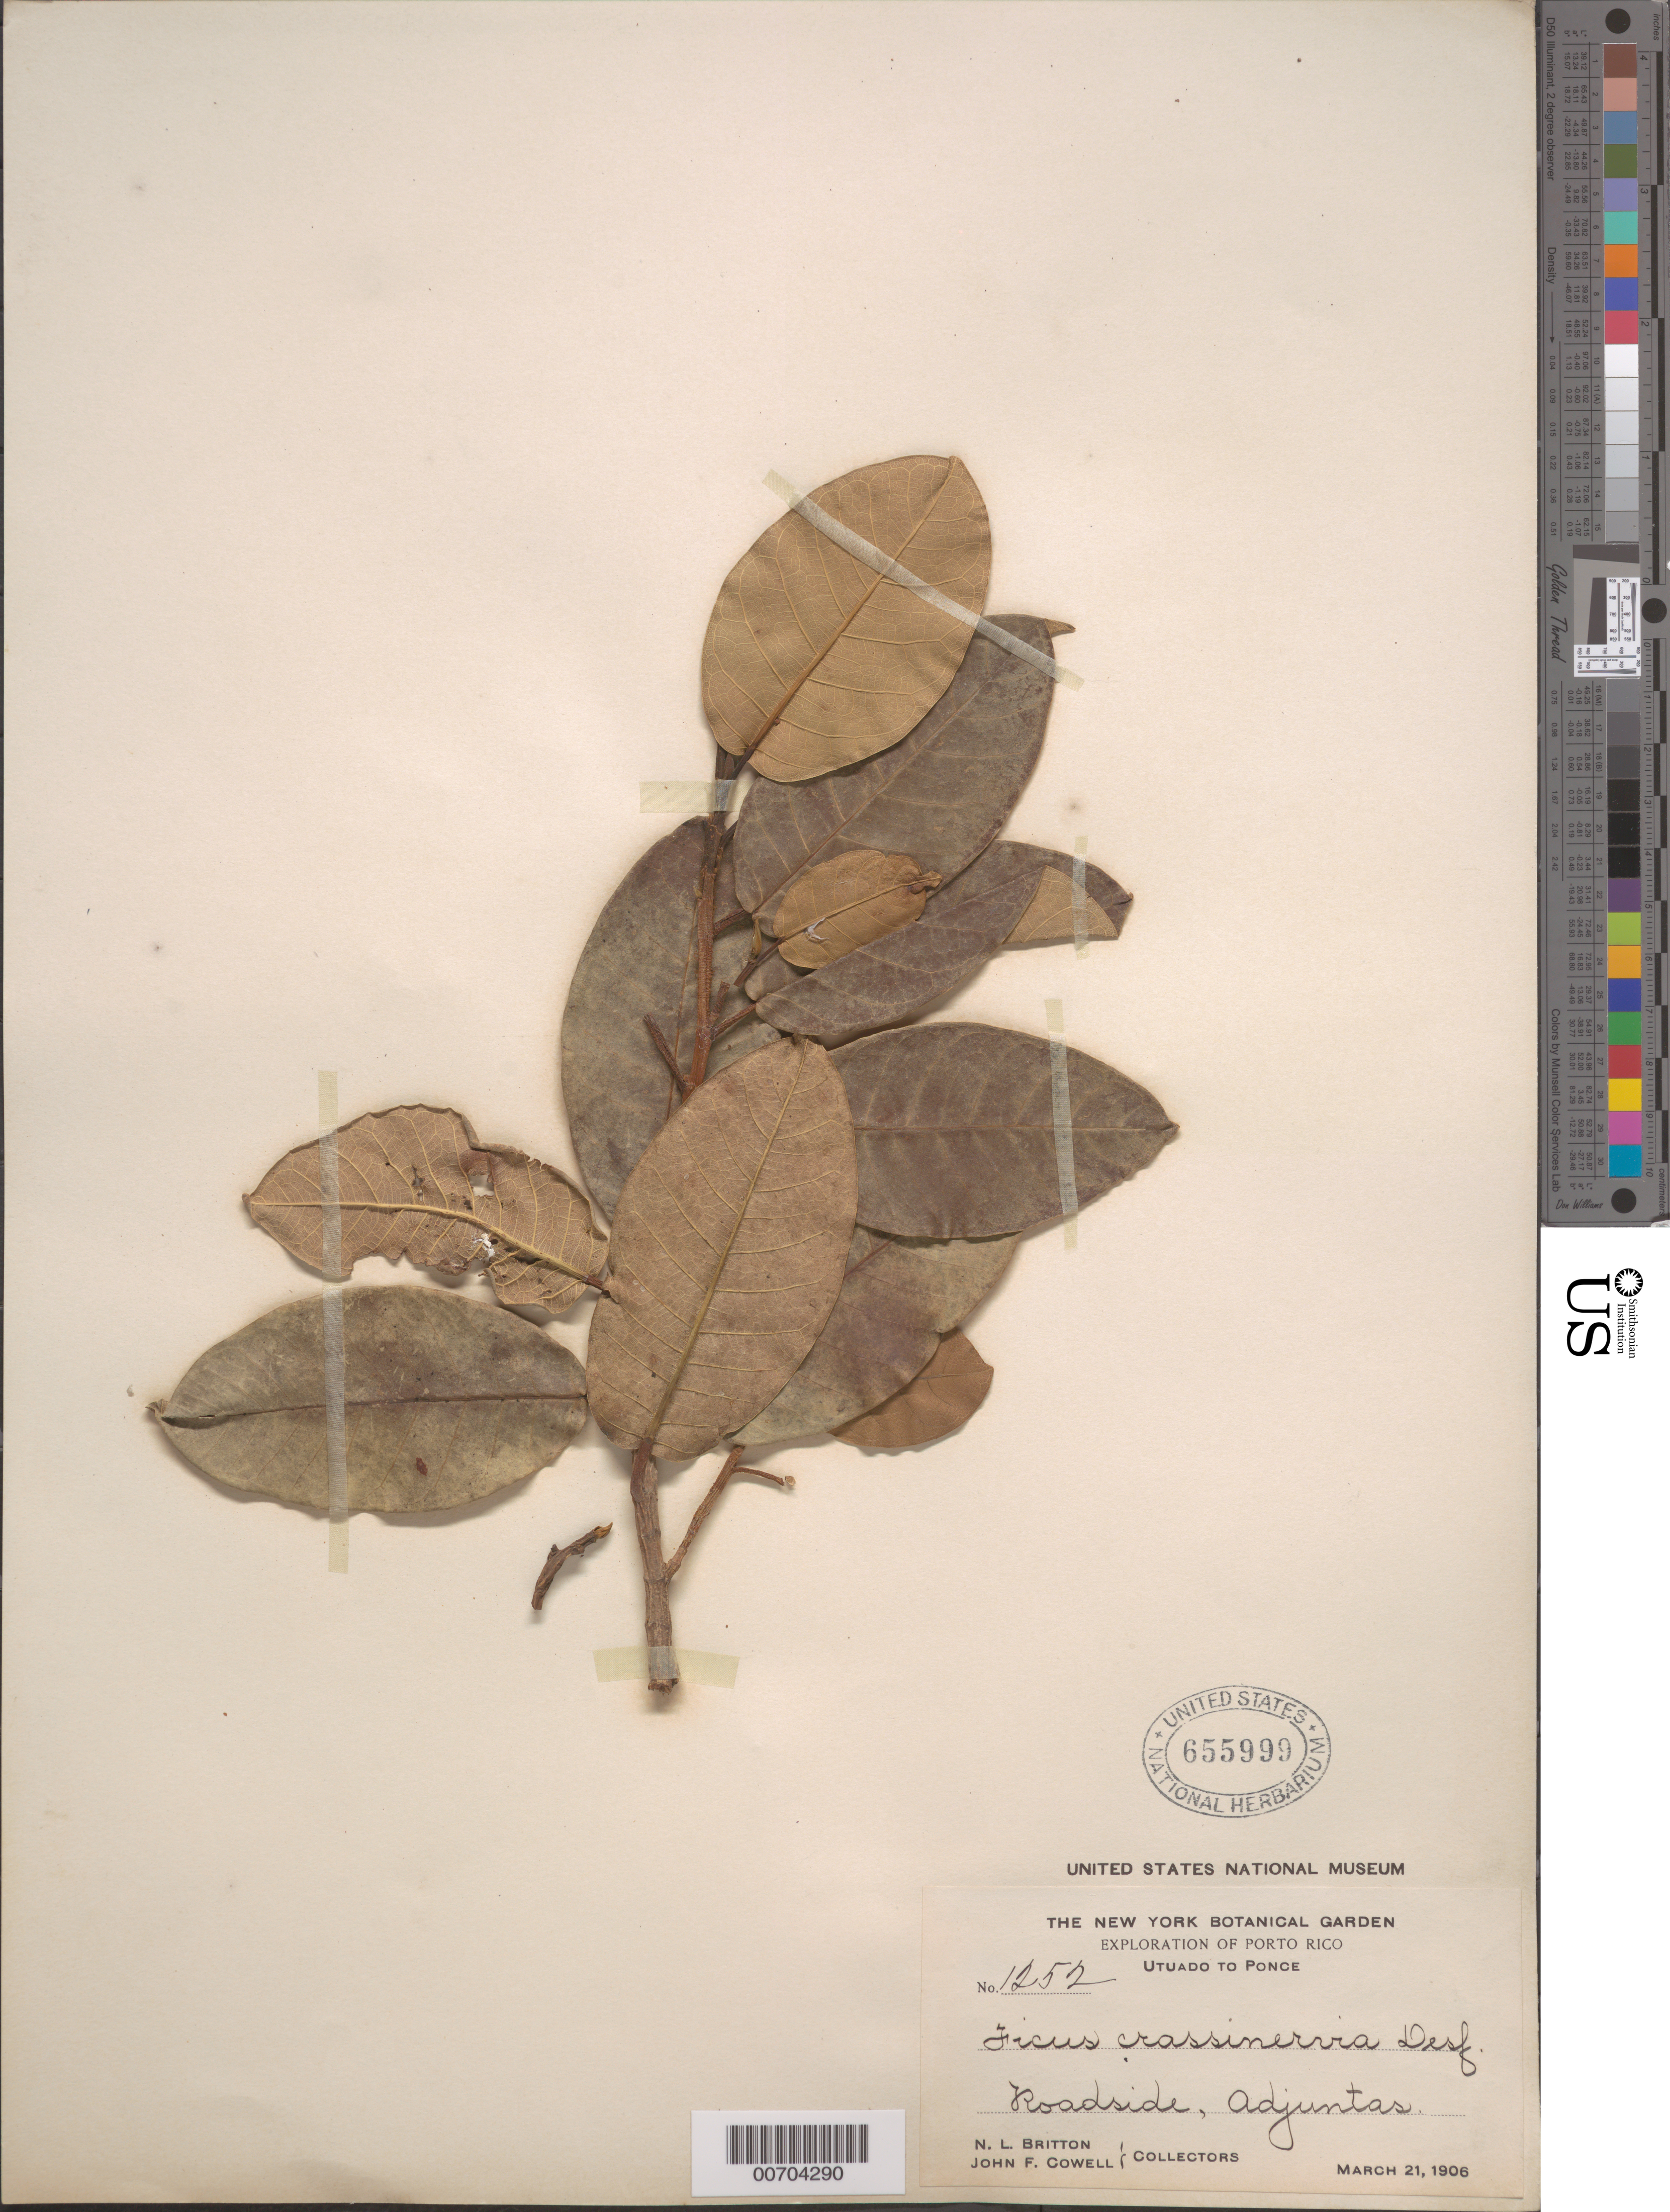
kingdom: Plantae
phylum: Tracheophyta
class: Magnoliopsida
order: Rosales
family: Moraceae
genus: Ficus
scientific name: Ficus crassinervia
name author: Desf. ex Willd.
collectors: N. Britton & J. F. Cowell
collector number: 1252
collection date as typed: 21 Mar 1906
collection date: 1906-03-21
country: Puerto Rico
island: Greater Antilles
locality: Utuado to Ponce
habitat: Roadside, Adjuntas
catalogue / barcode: US 655999